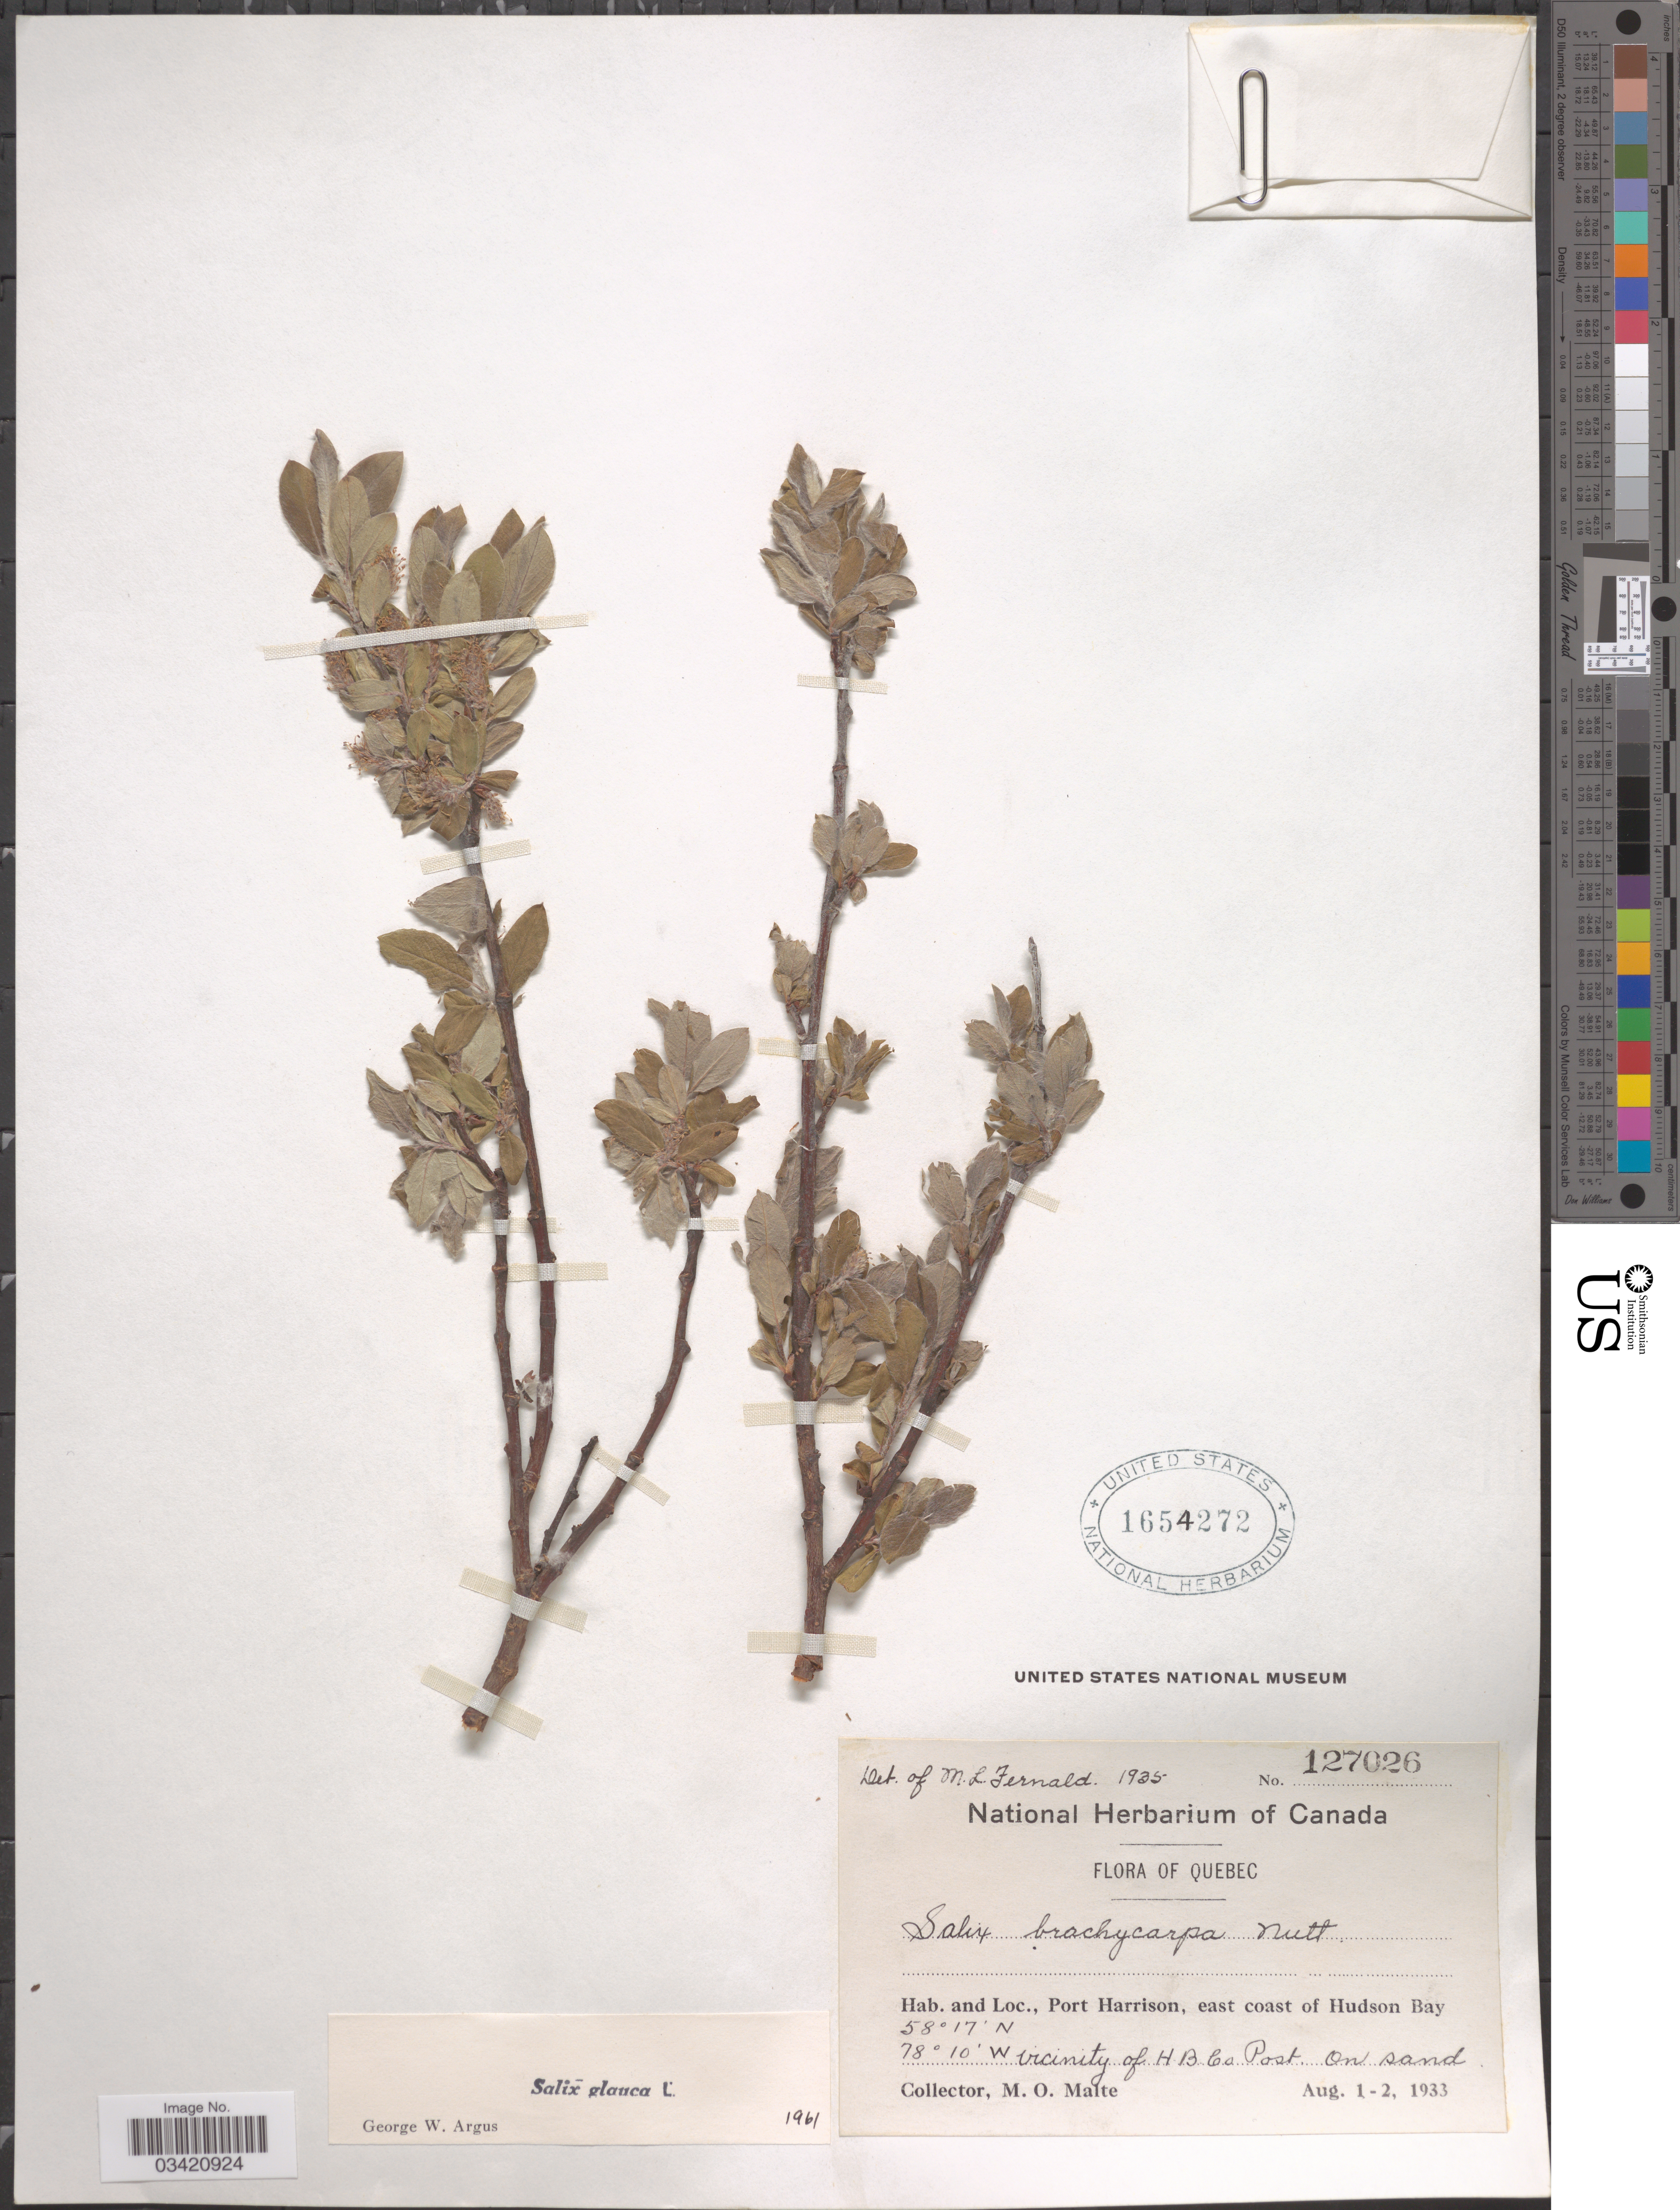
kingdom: Plantae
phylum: Tracheophyta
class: Magnoliopsida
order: Malpighiales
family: Salicaceae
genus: Salix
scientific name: Salix glauca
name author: L.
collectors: M. O. Malte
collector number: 127026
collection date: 1933-08-01/1933-08-02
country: Canada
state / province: Quebec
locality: Port Harrison, east coast of Hudson Bay. Vicinity of H.B. Co. Post. On sand.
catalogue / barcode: US 1654272